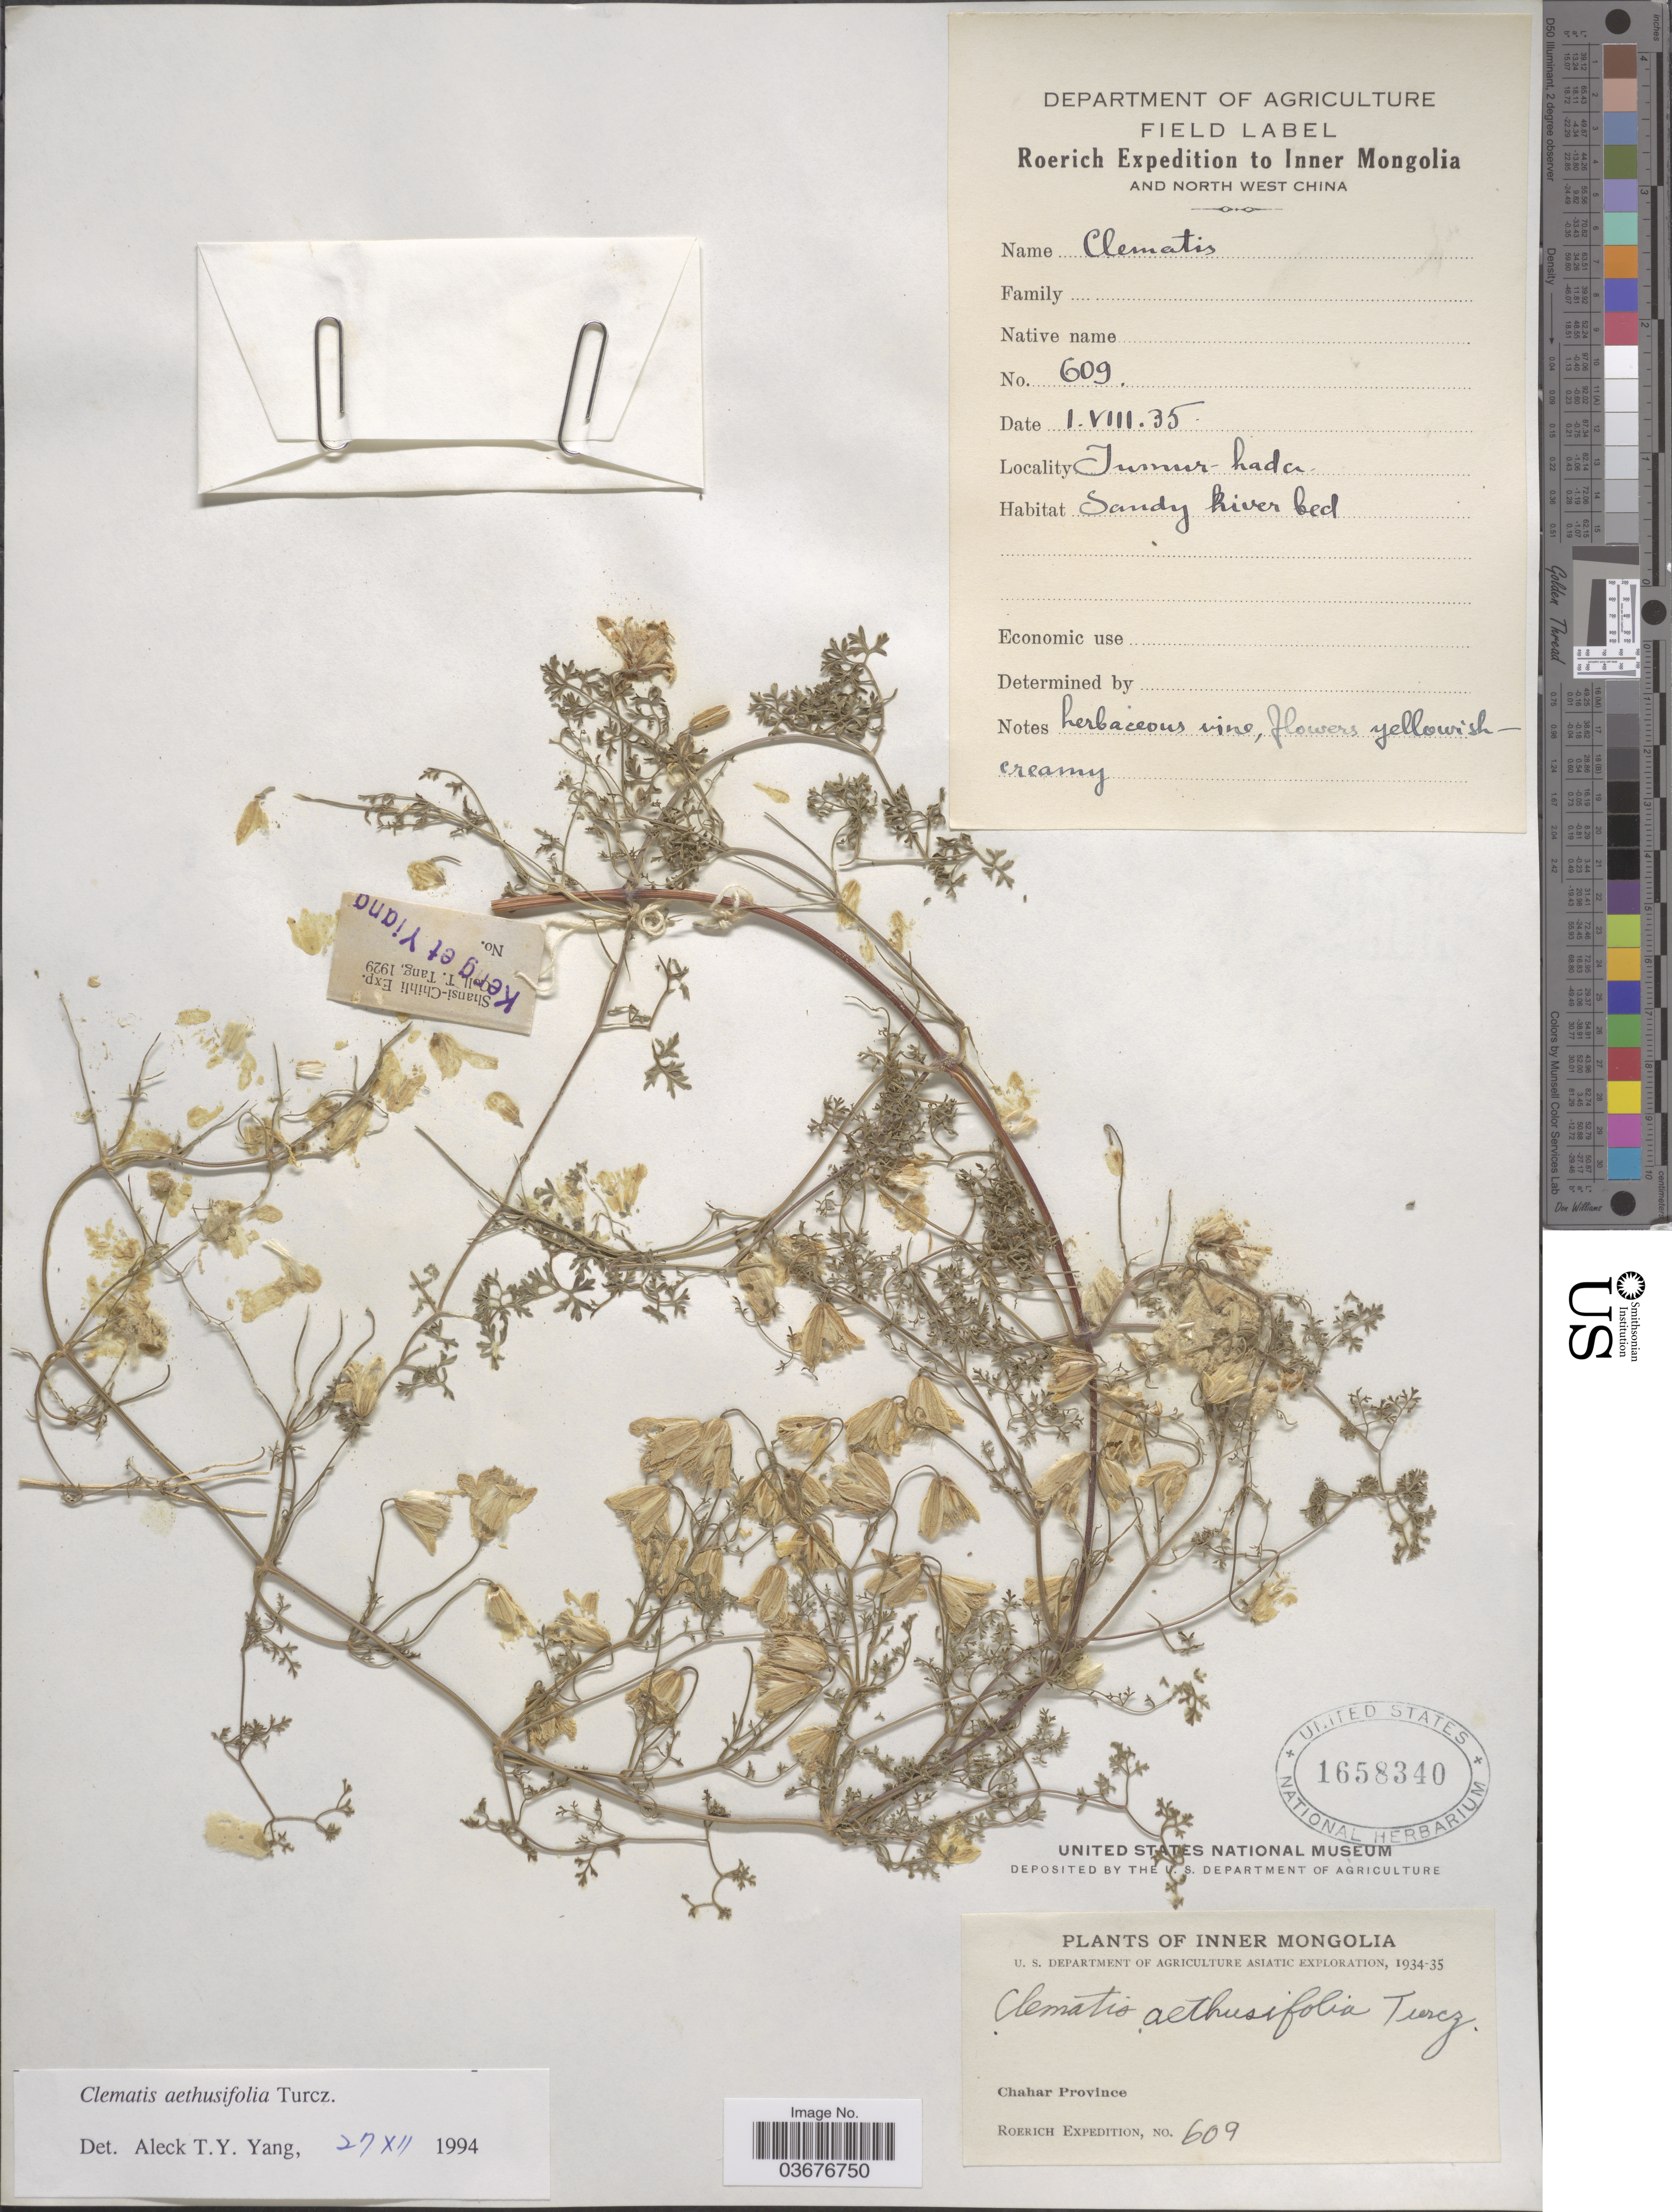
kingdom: Plantae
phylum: Tracheophyta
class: Magnoliopsida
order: Ranunculales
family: Ranunculaceae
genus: Clematis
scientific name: Clematis aethusifolia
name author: Turcz.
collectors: Roerich Expedition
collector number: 609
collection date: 1935-08-01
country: China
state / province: Nei Monggol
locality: Inner Mongolia. Chahar Province. Jumur-hada.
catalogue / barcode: US 1658340